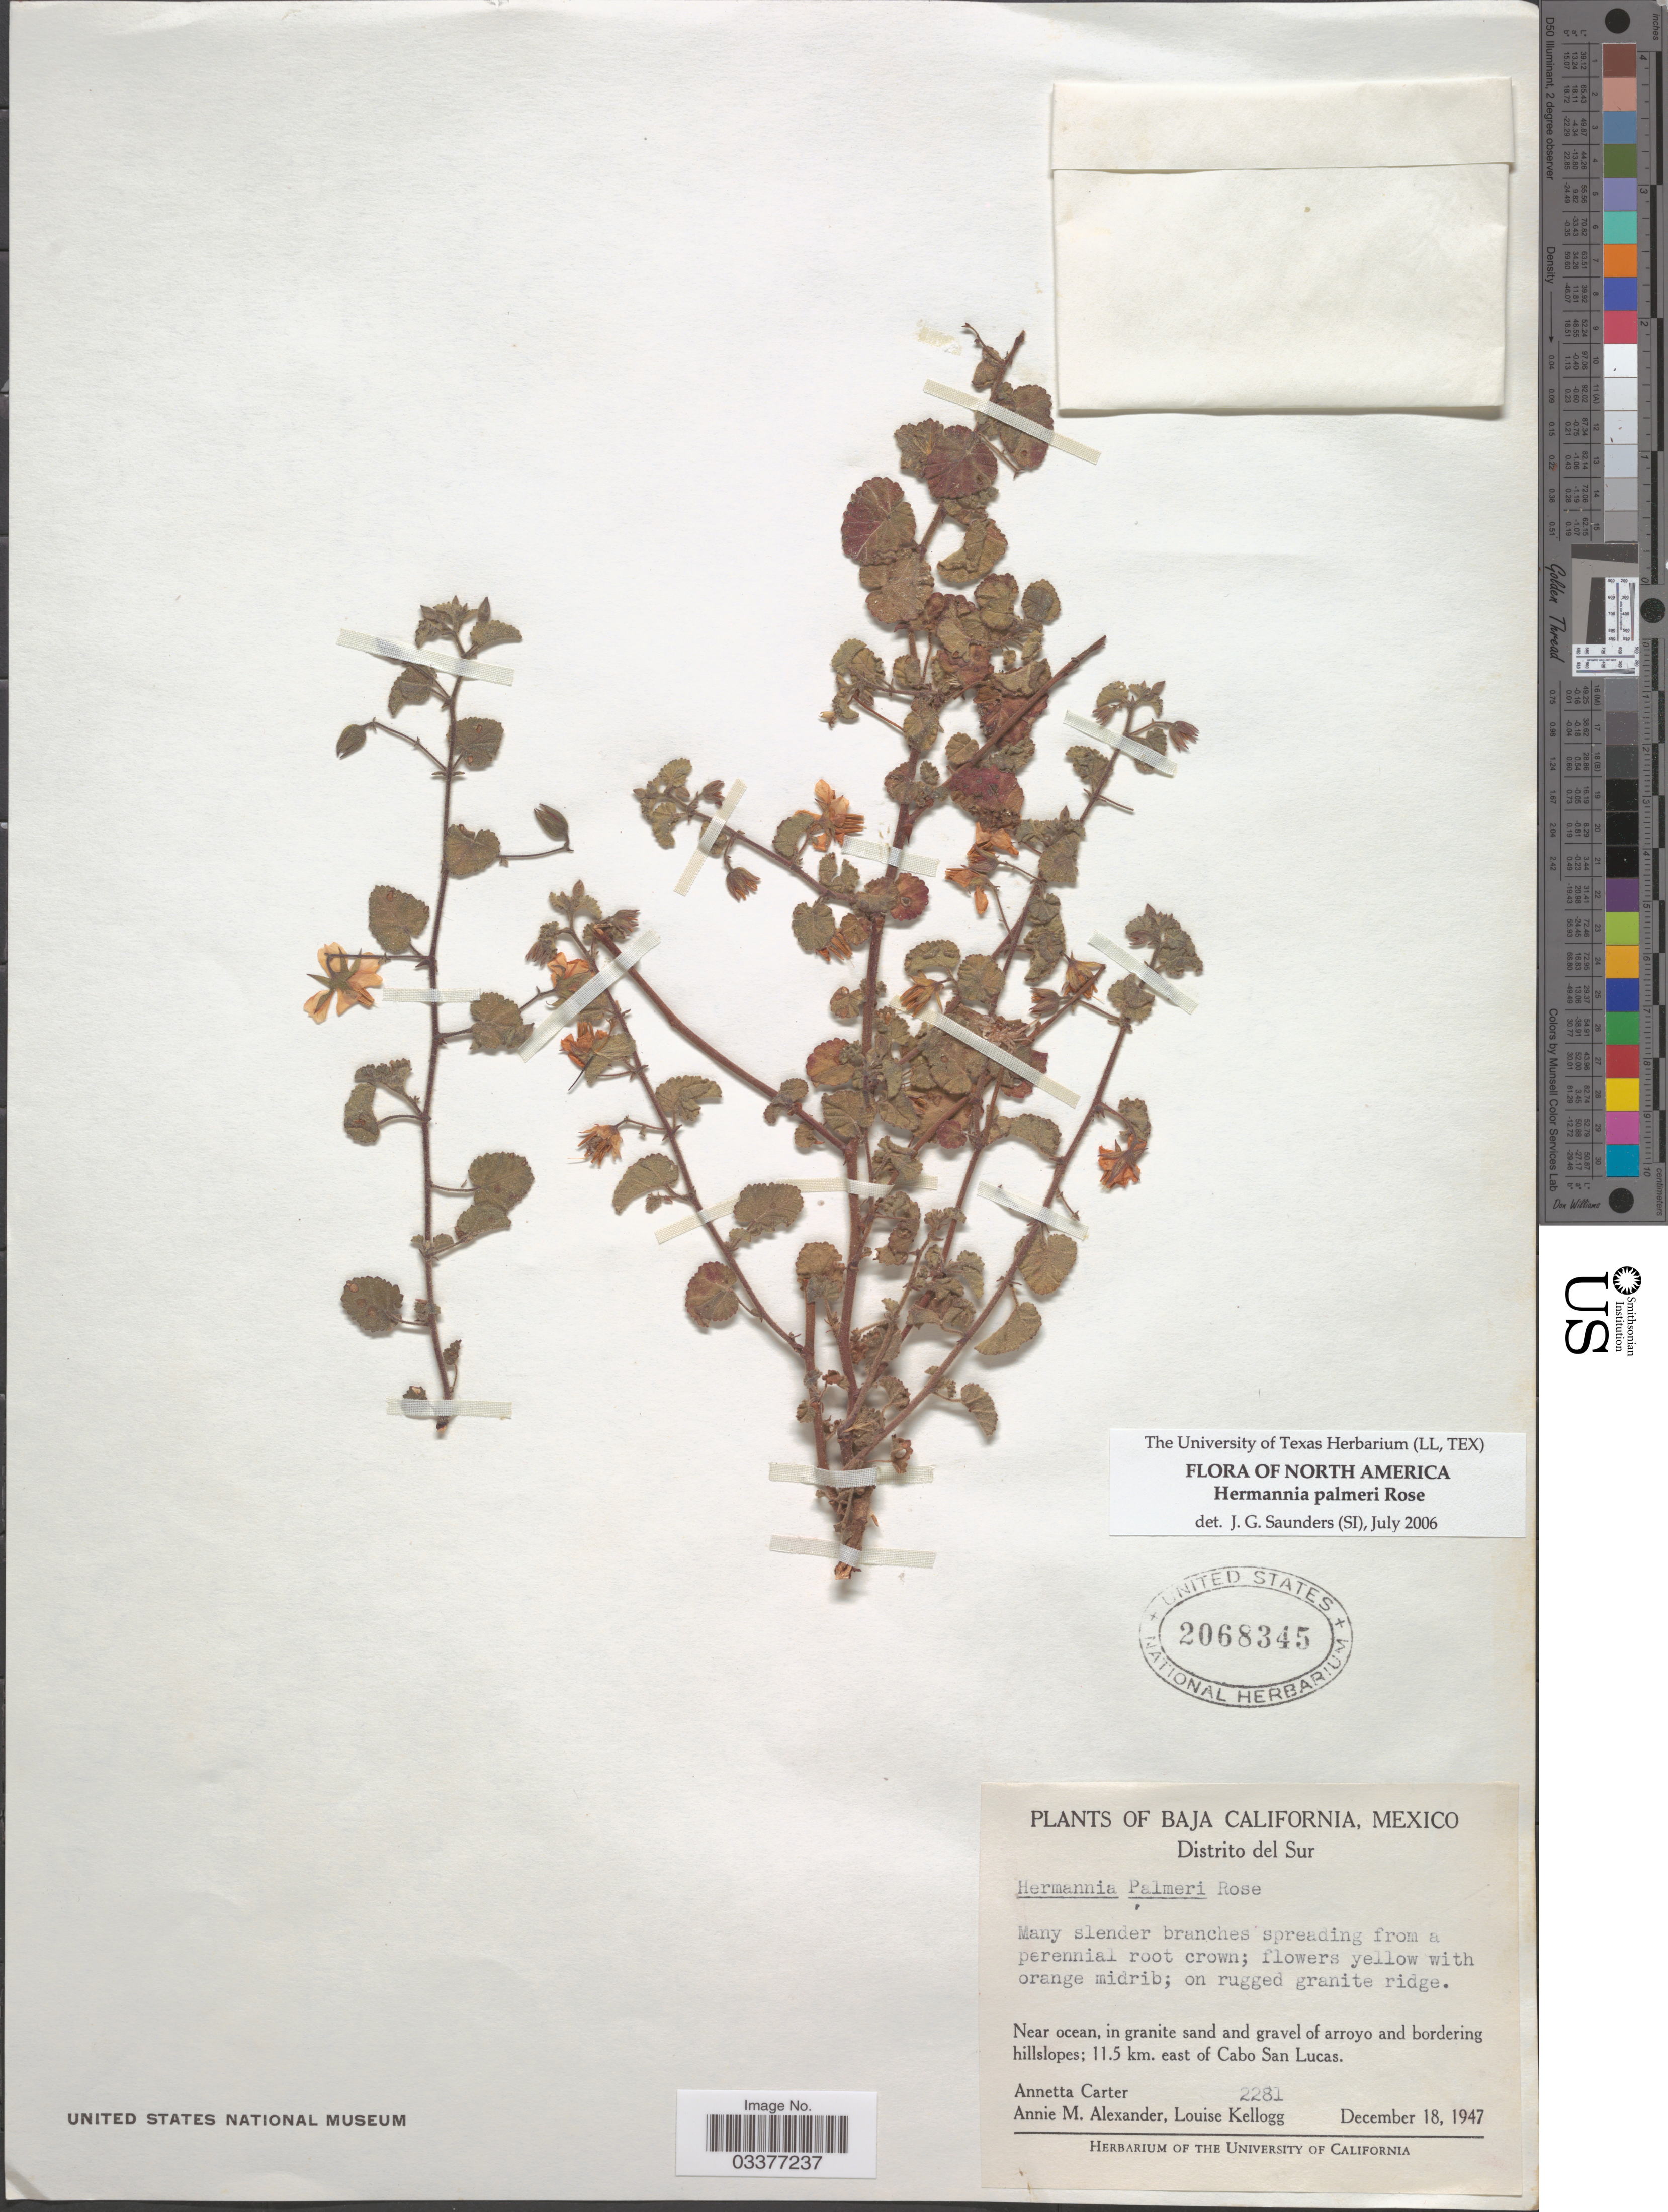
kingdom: Plantae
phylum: Tracheophyta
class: Magnoliopsida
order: Malvales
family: Malvaceae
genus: Hermannia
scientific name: Hermannia palmeri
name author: Rose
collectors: Annetta Carter, A. M. Alexander & L. Kellogg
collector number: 2281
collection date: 1947-12-18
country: Mexico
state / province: Baja California Sur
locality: Distrito del Sur. Near ocean, in granite sand and gravel arroyo and bordering hillslopes; 11.5 km. east of Cabo San Lucas.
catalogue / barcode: US 2068345